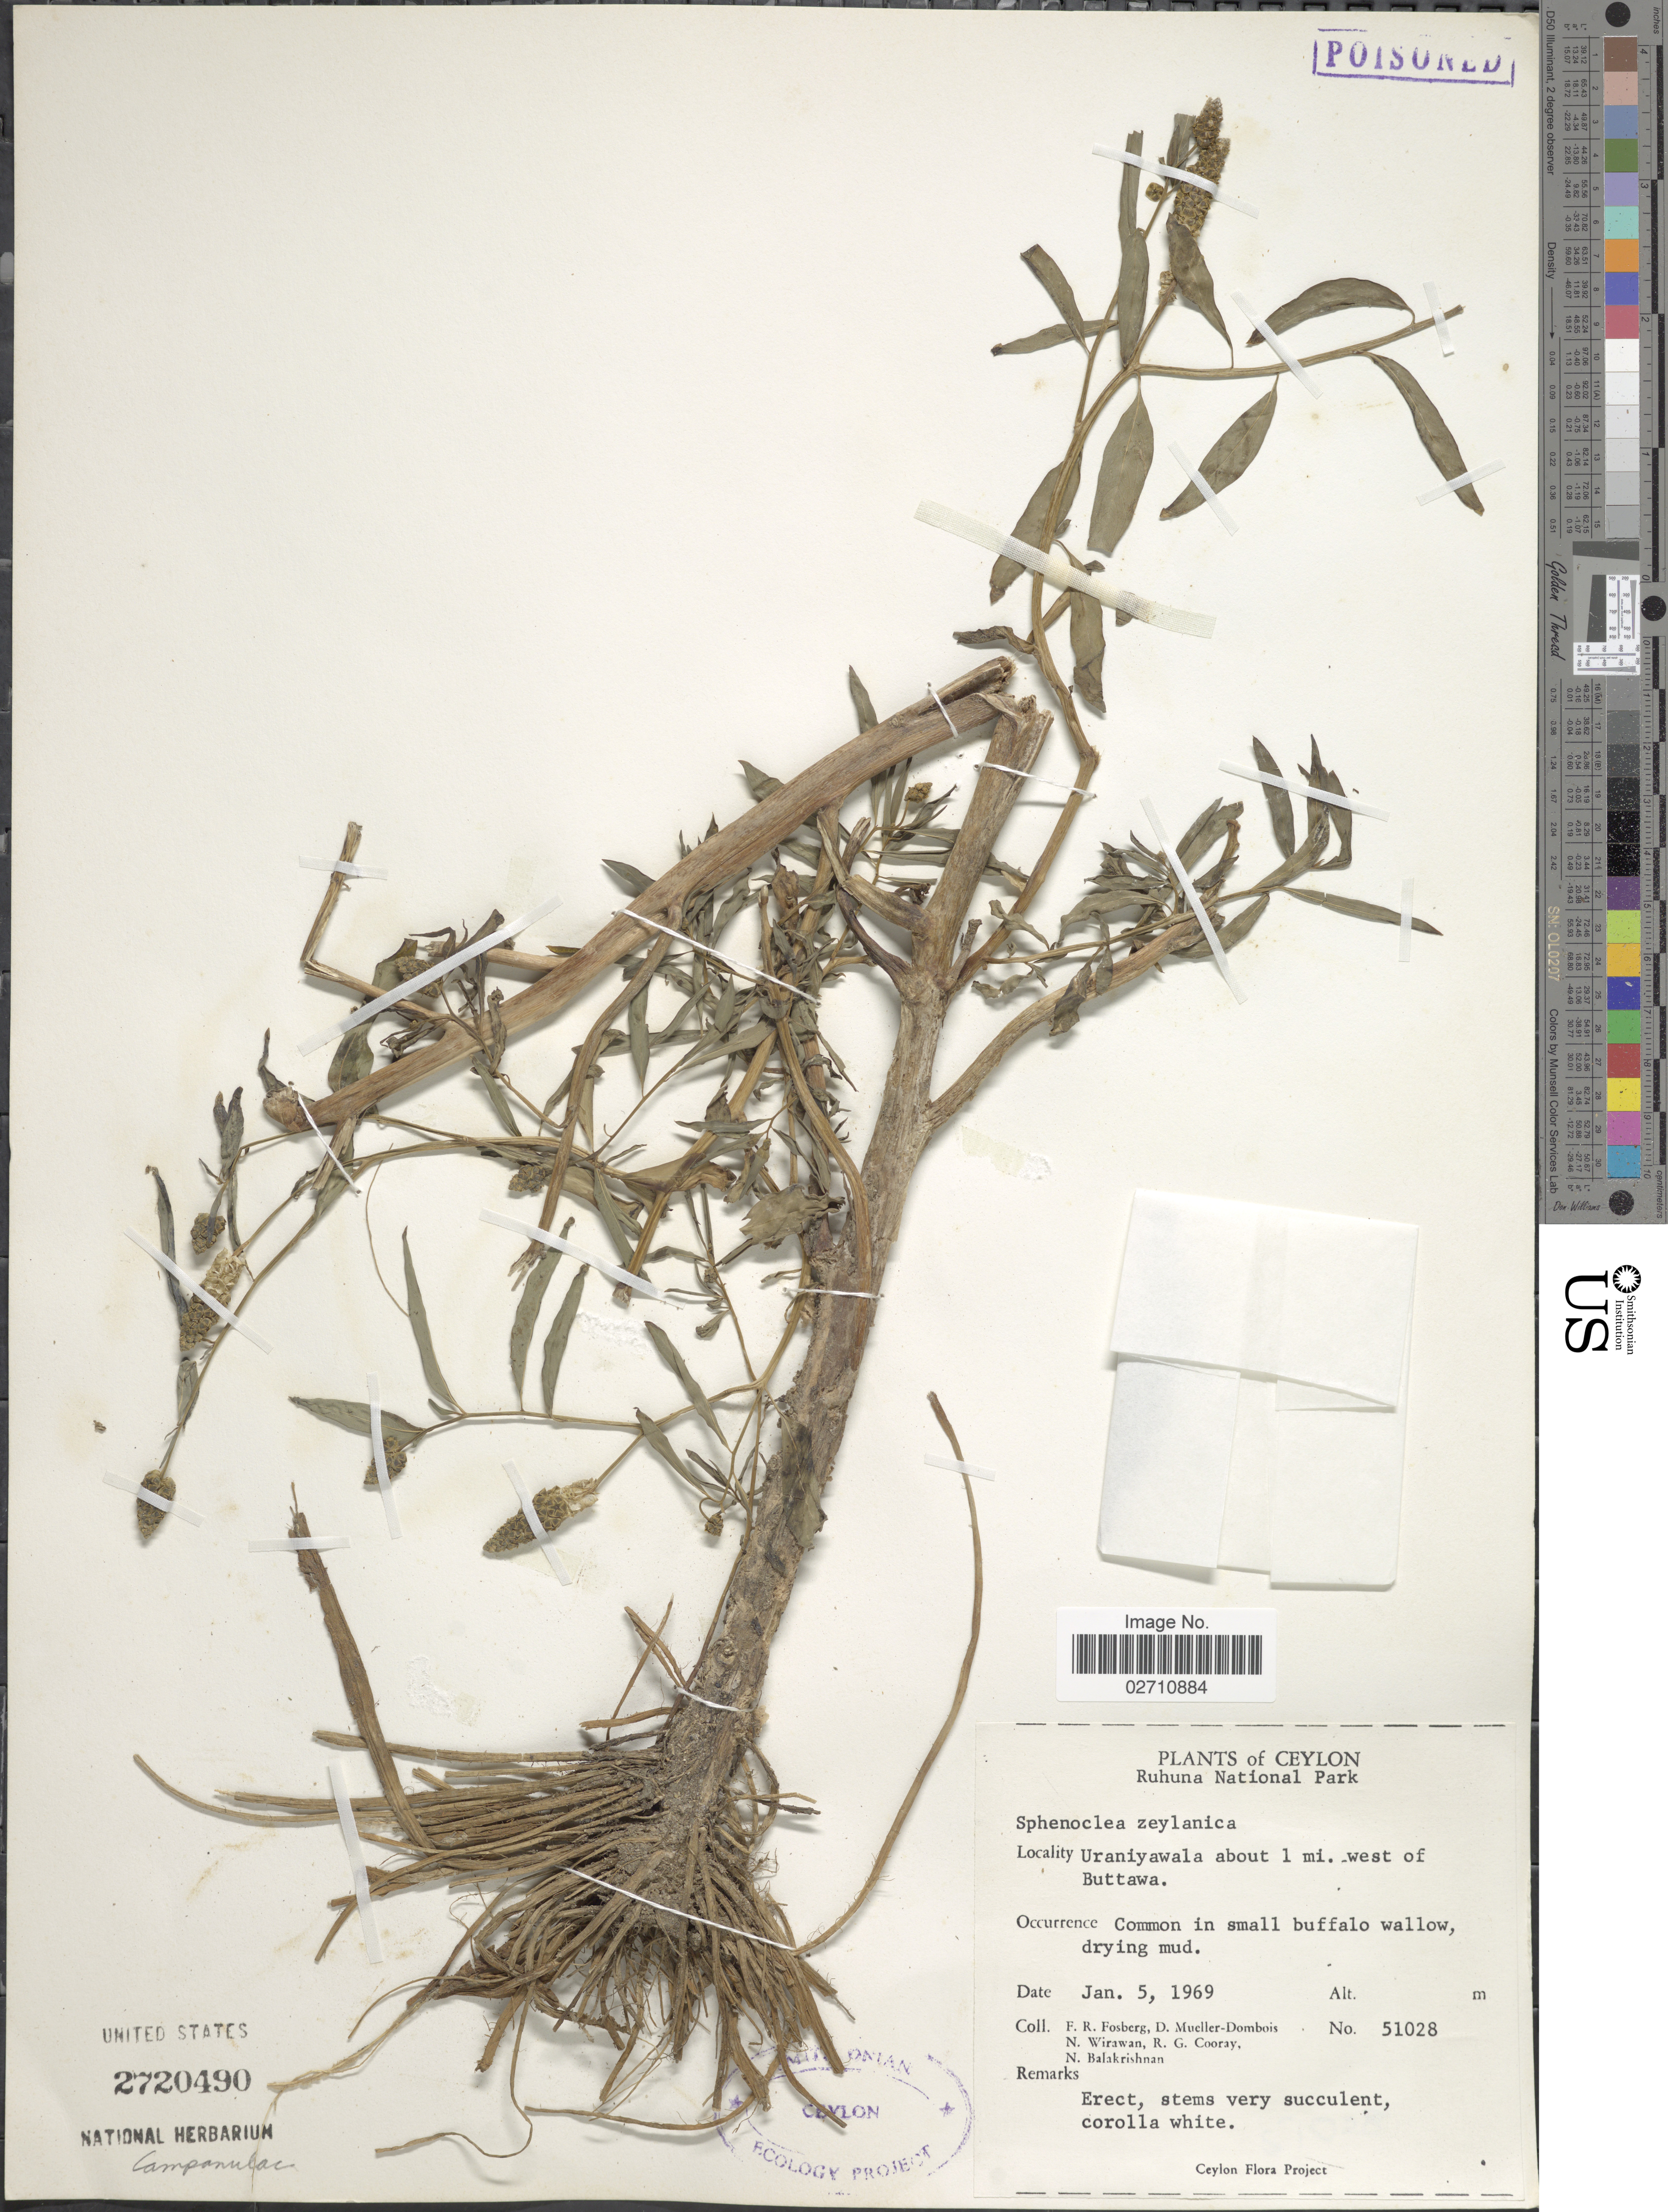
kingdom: Plantae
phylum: Tracheophyta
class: Magnoliopsida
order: Solanales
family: Sphenocleaceae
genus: Sphenoclea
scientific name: Sphenoclea zeylanica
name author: Gaertn.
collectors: F. R. Fosberg, D. Mueller-Dombois, N. Wirawan, R. Cooray & N. Balakrishnan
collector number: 51028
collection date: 1969-01-05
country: Sri Lanka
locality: Ceylon. Ruhuna National Park. Uraniyawala about 1 mi. west of Buttawa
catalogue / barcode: US 2720490